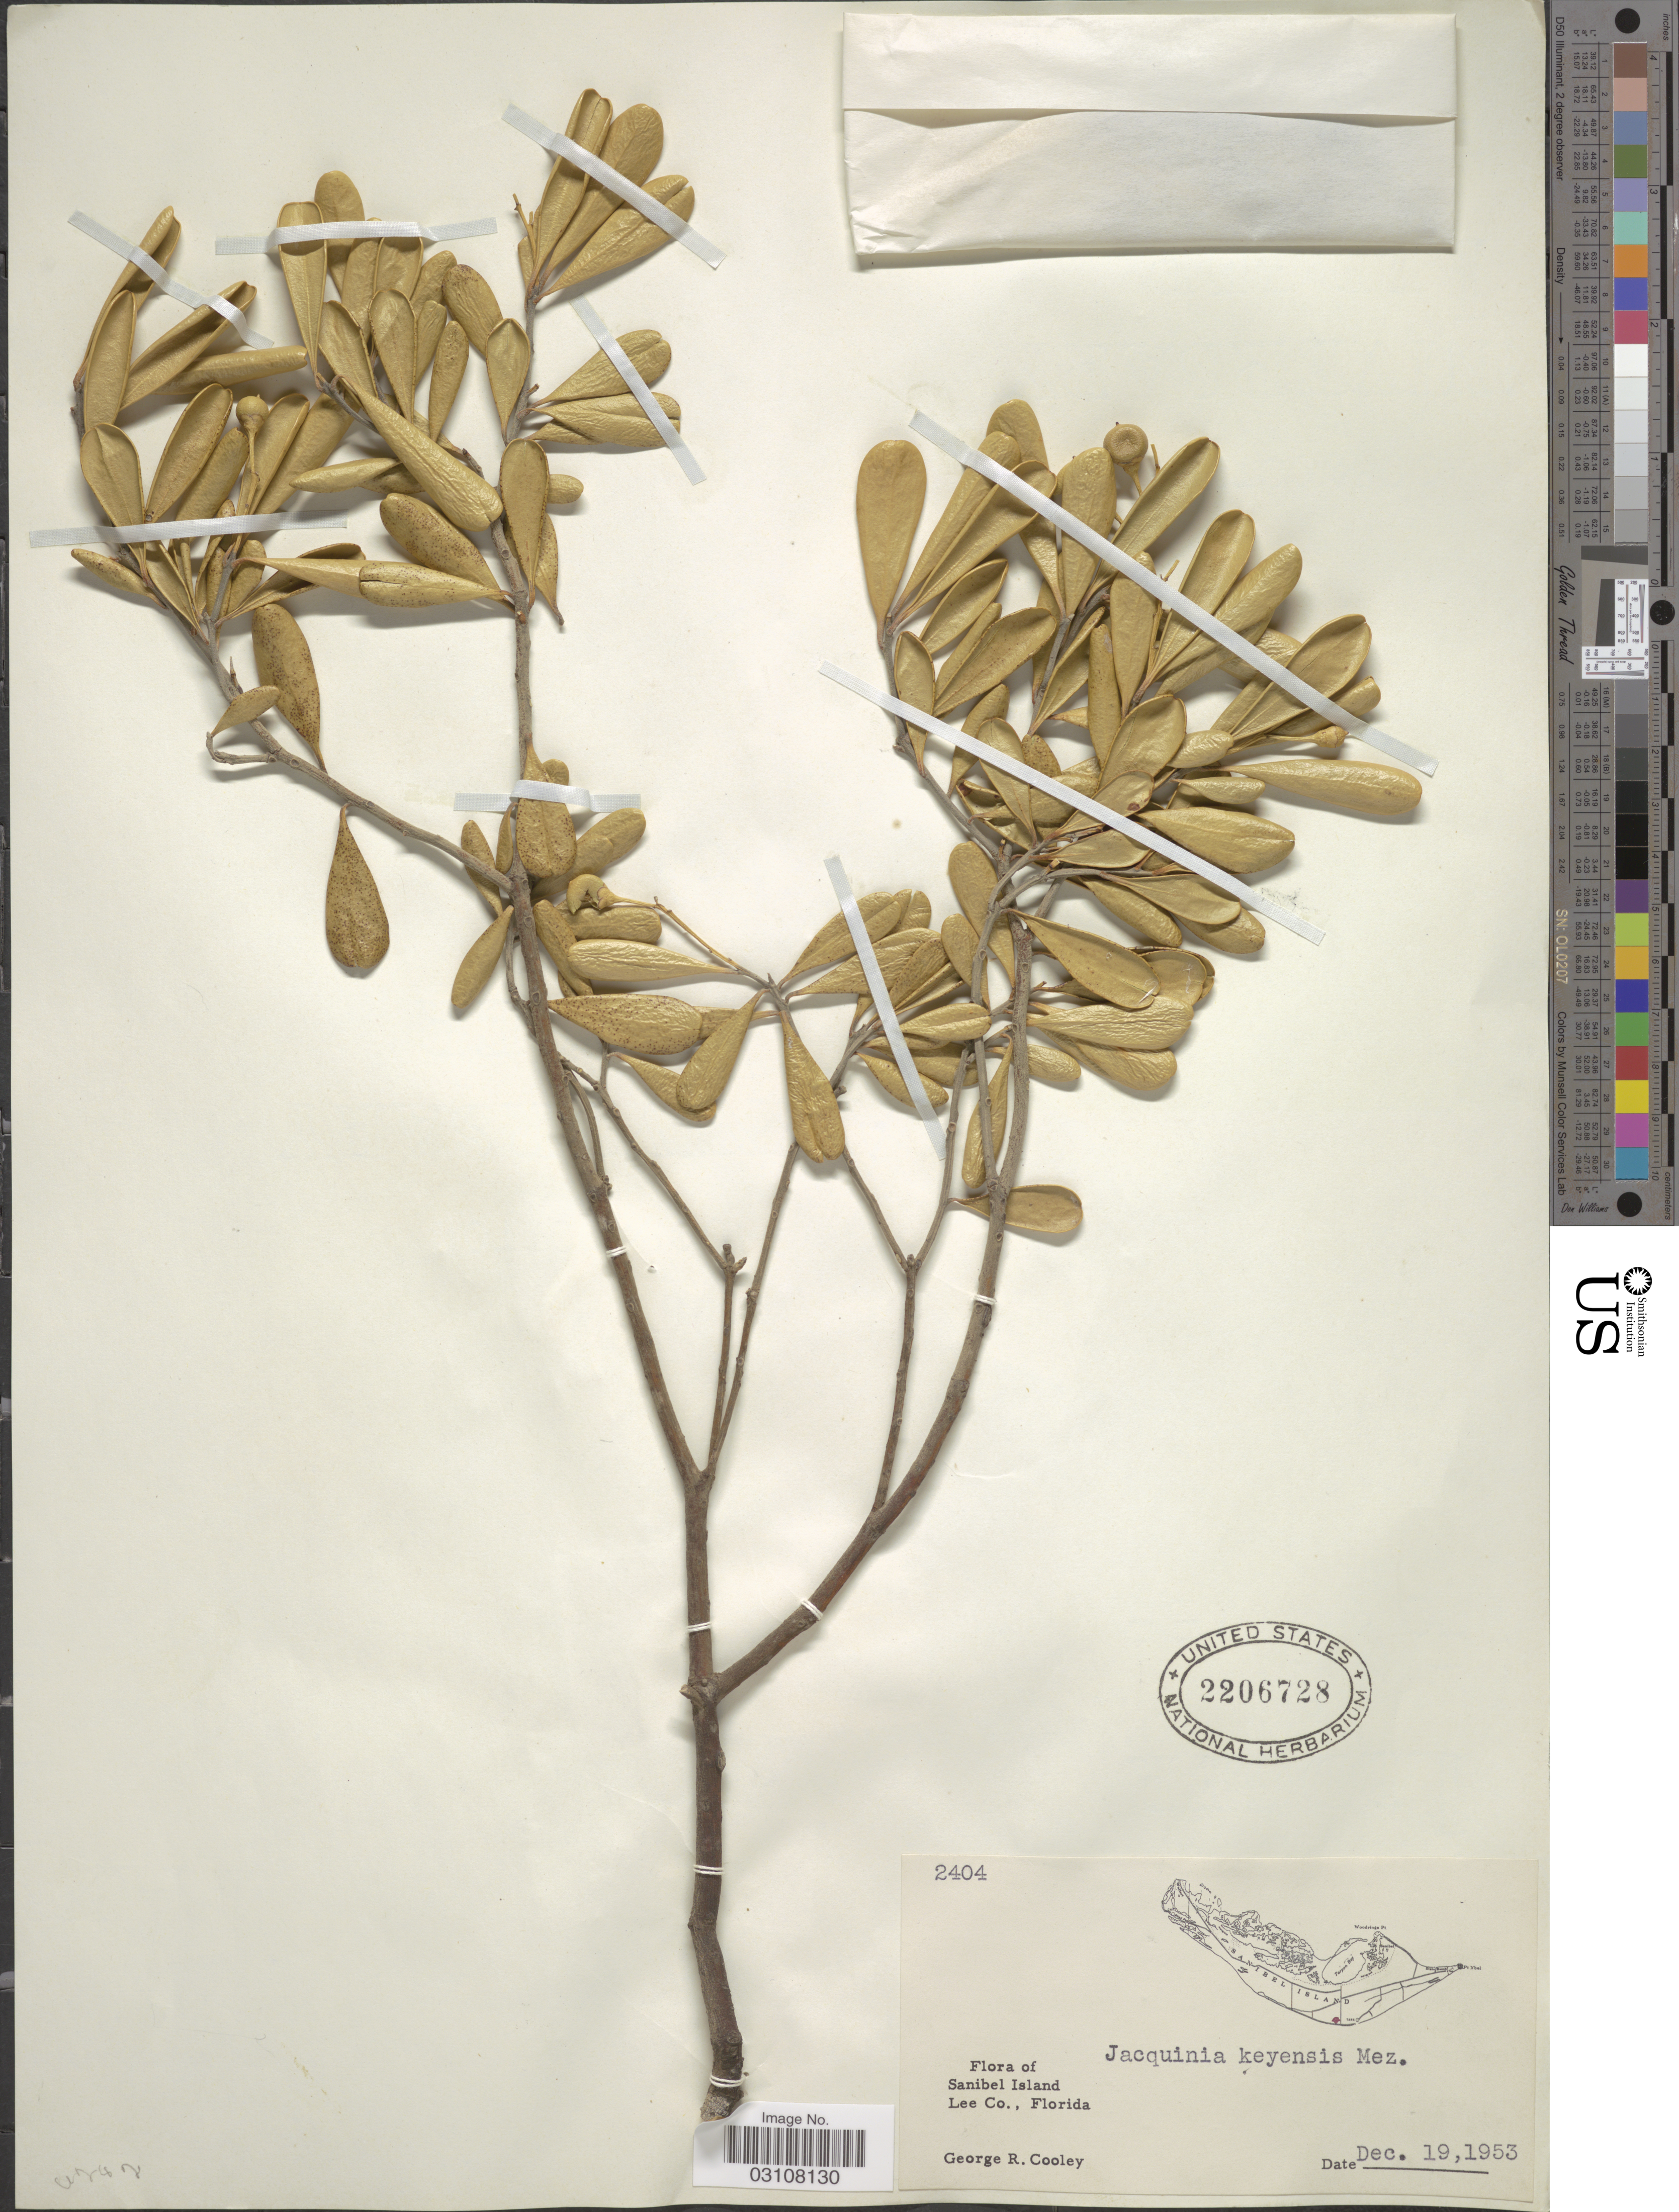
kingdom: Plantae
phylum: Tracheophyta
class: Magnoliopsida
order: Ericales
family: Primulaceae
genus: Jacquinia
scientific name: Jacquinia keyensis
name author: Mez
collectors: G. R. Cooley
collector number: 2404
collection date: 1953-12-19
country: United States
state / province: Florida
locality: Sanibel Island, Lee Co.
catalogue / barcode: US 2206728